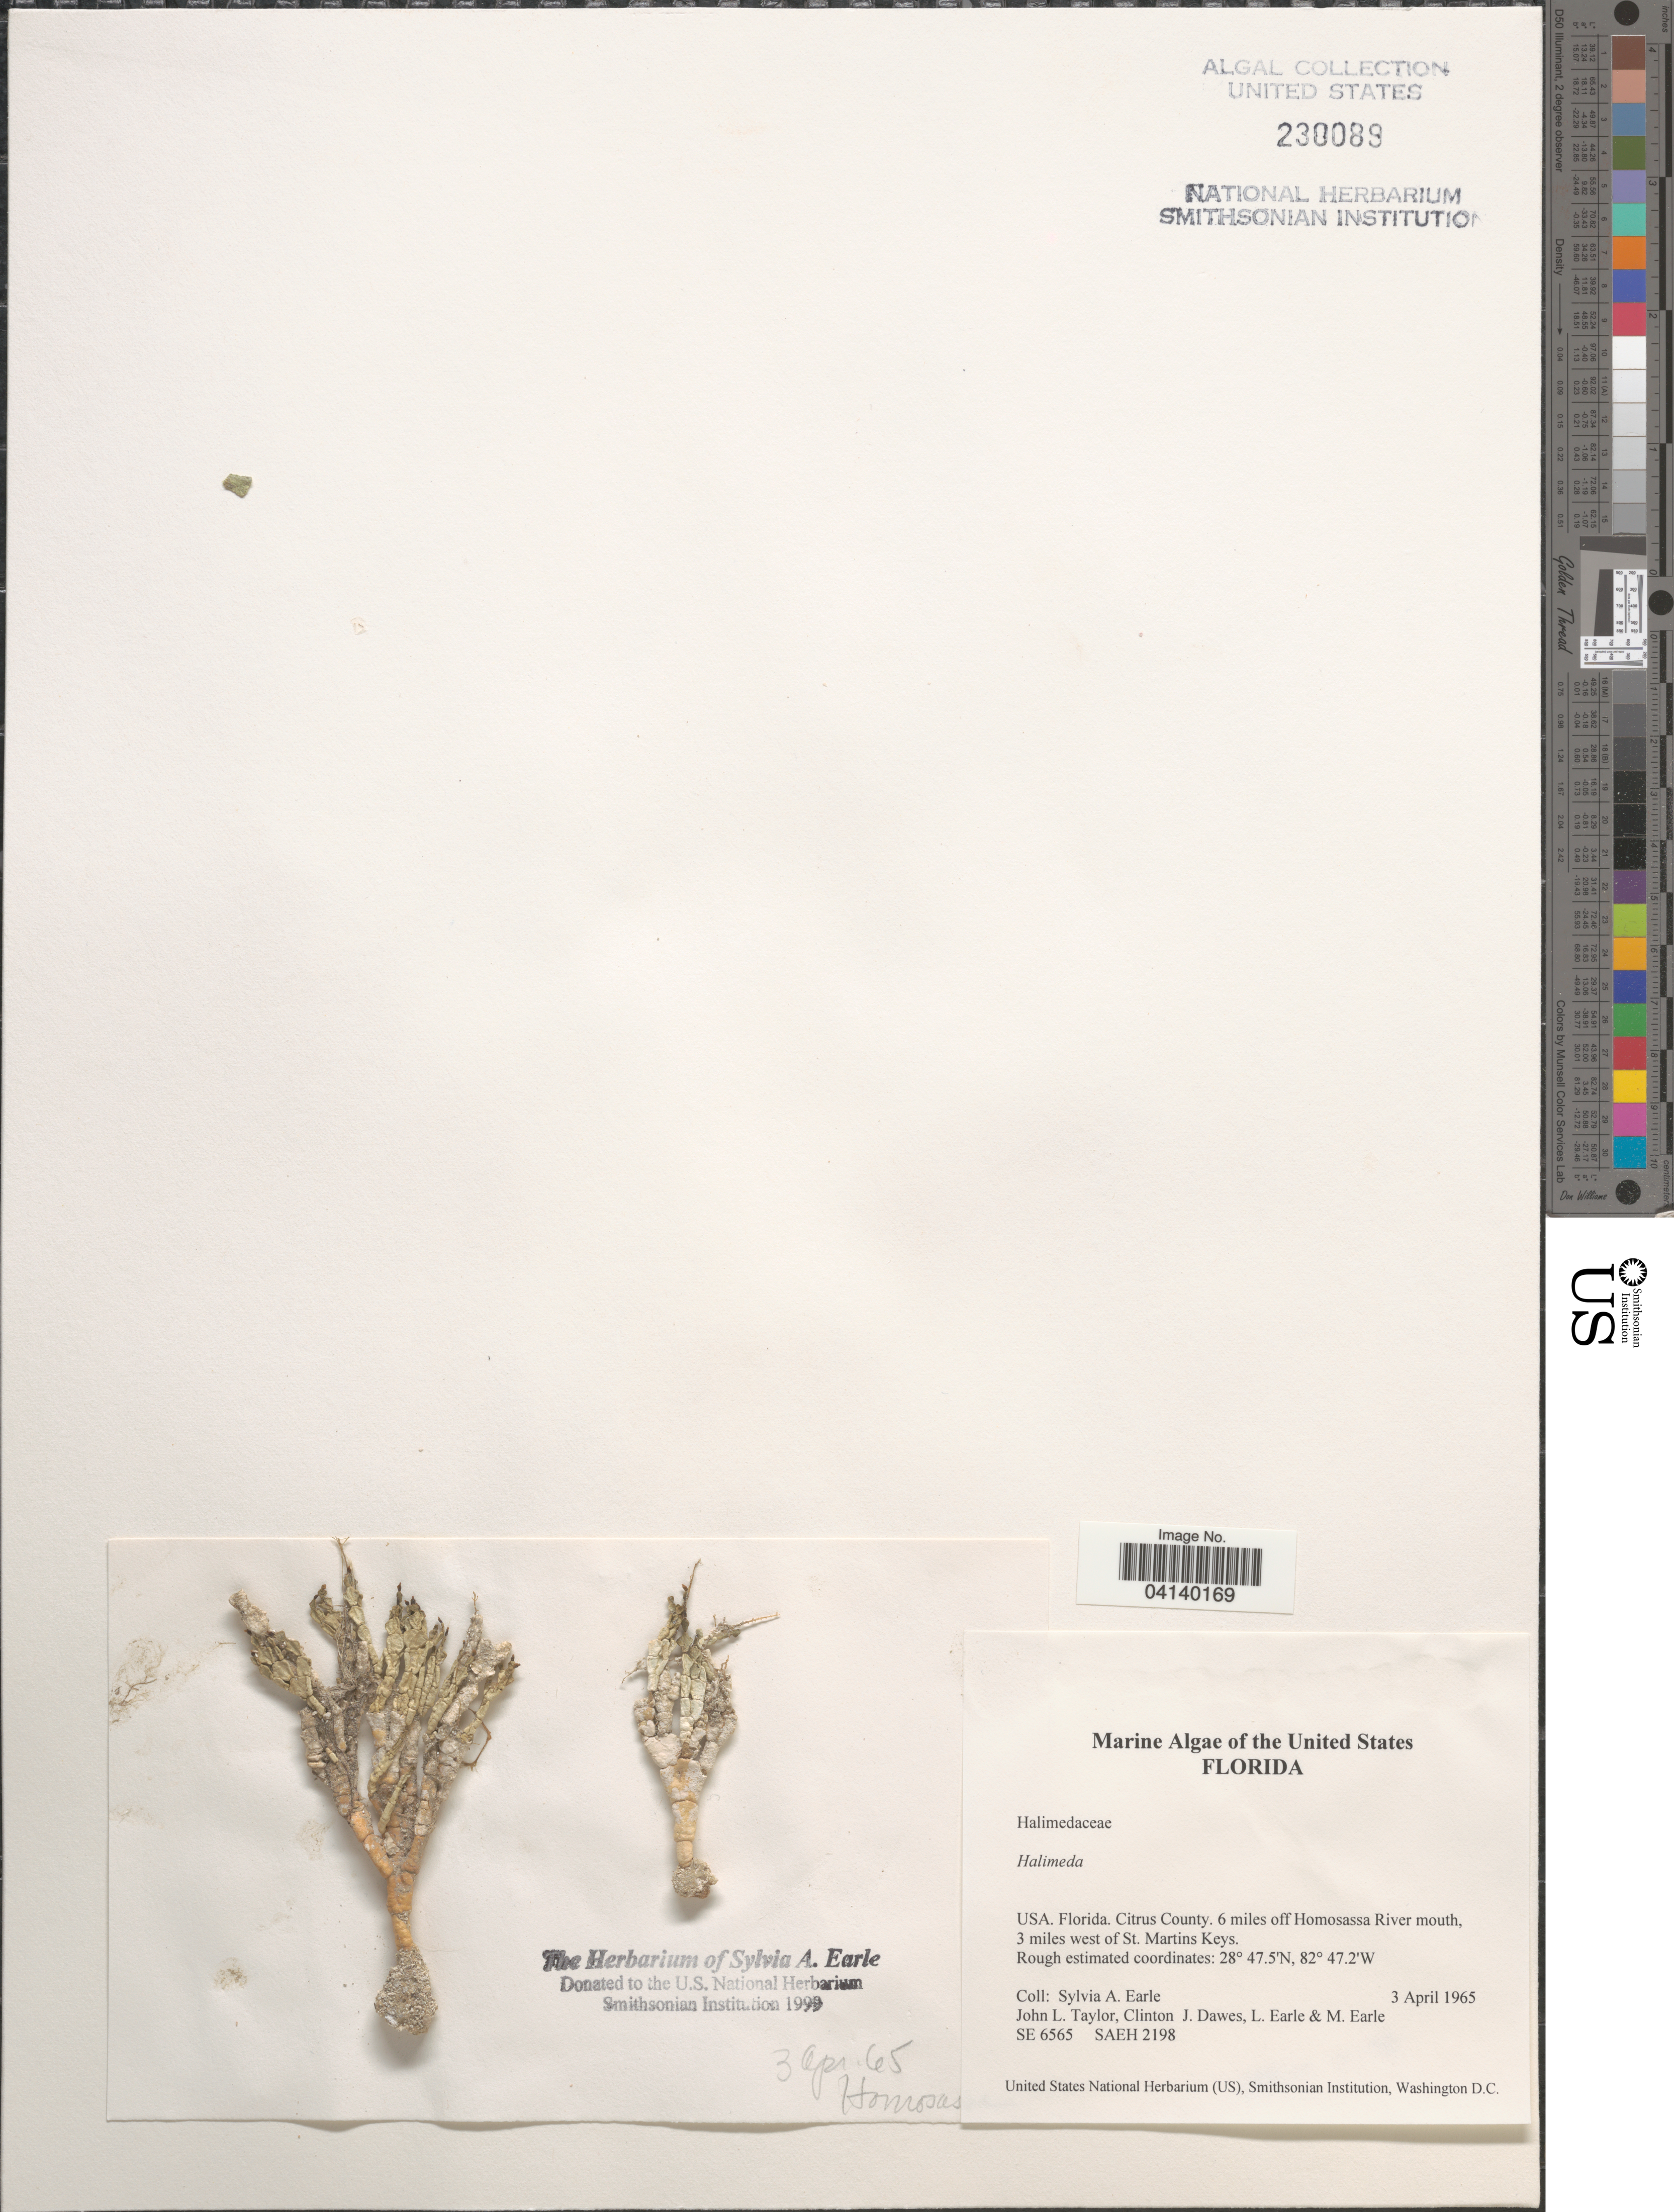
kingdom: Plantae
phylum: Chlorophyta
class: Ulvophyceae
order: Bryopsidales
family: Halimedaceae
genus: Halimeda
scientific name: Halimeda sp.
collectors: S. A. Earle, J. L. Taylor, C. Dawes, L. Earle & M. Earle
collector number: SE6565/SAEH2198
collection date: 1965-04-03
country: United States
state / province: Florida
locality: Citrus County. 6 miles off Homosassa River mouth, 3 miles west of St. Martins Keys.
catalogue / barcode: US 230089